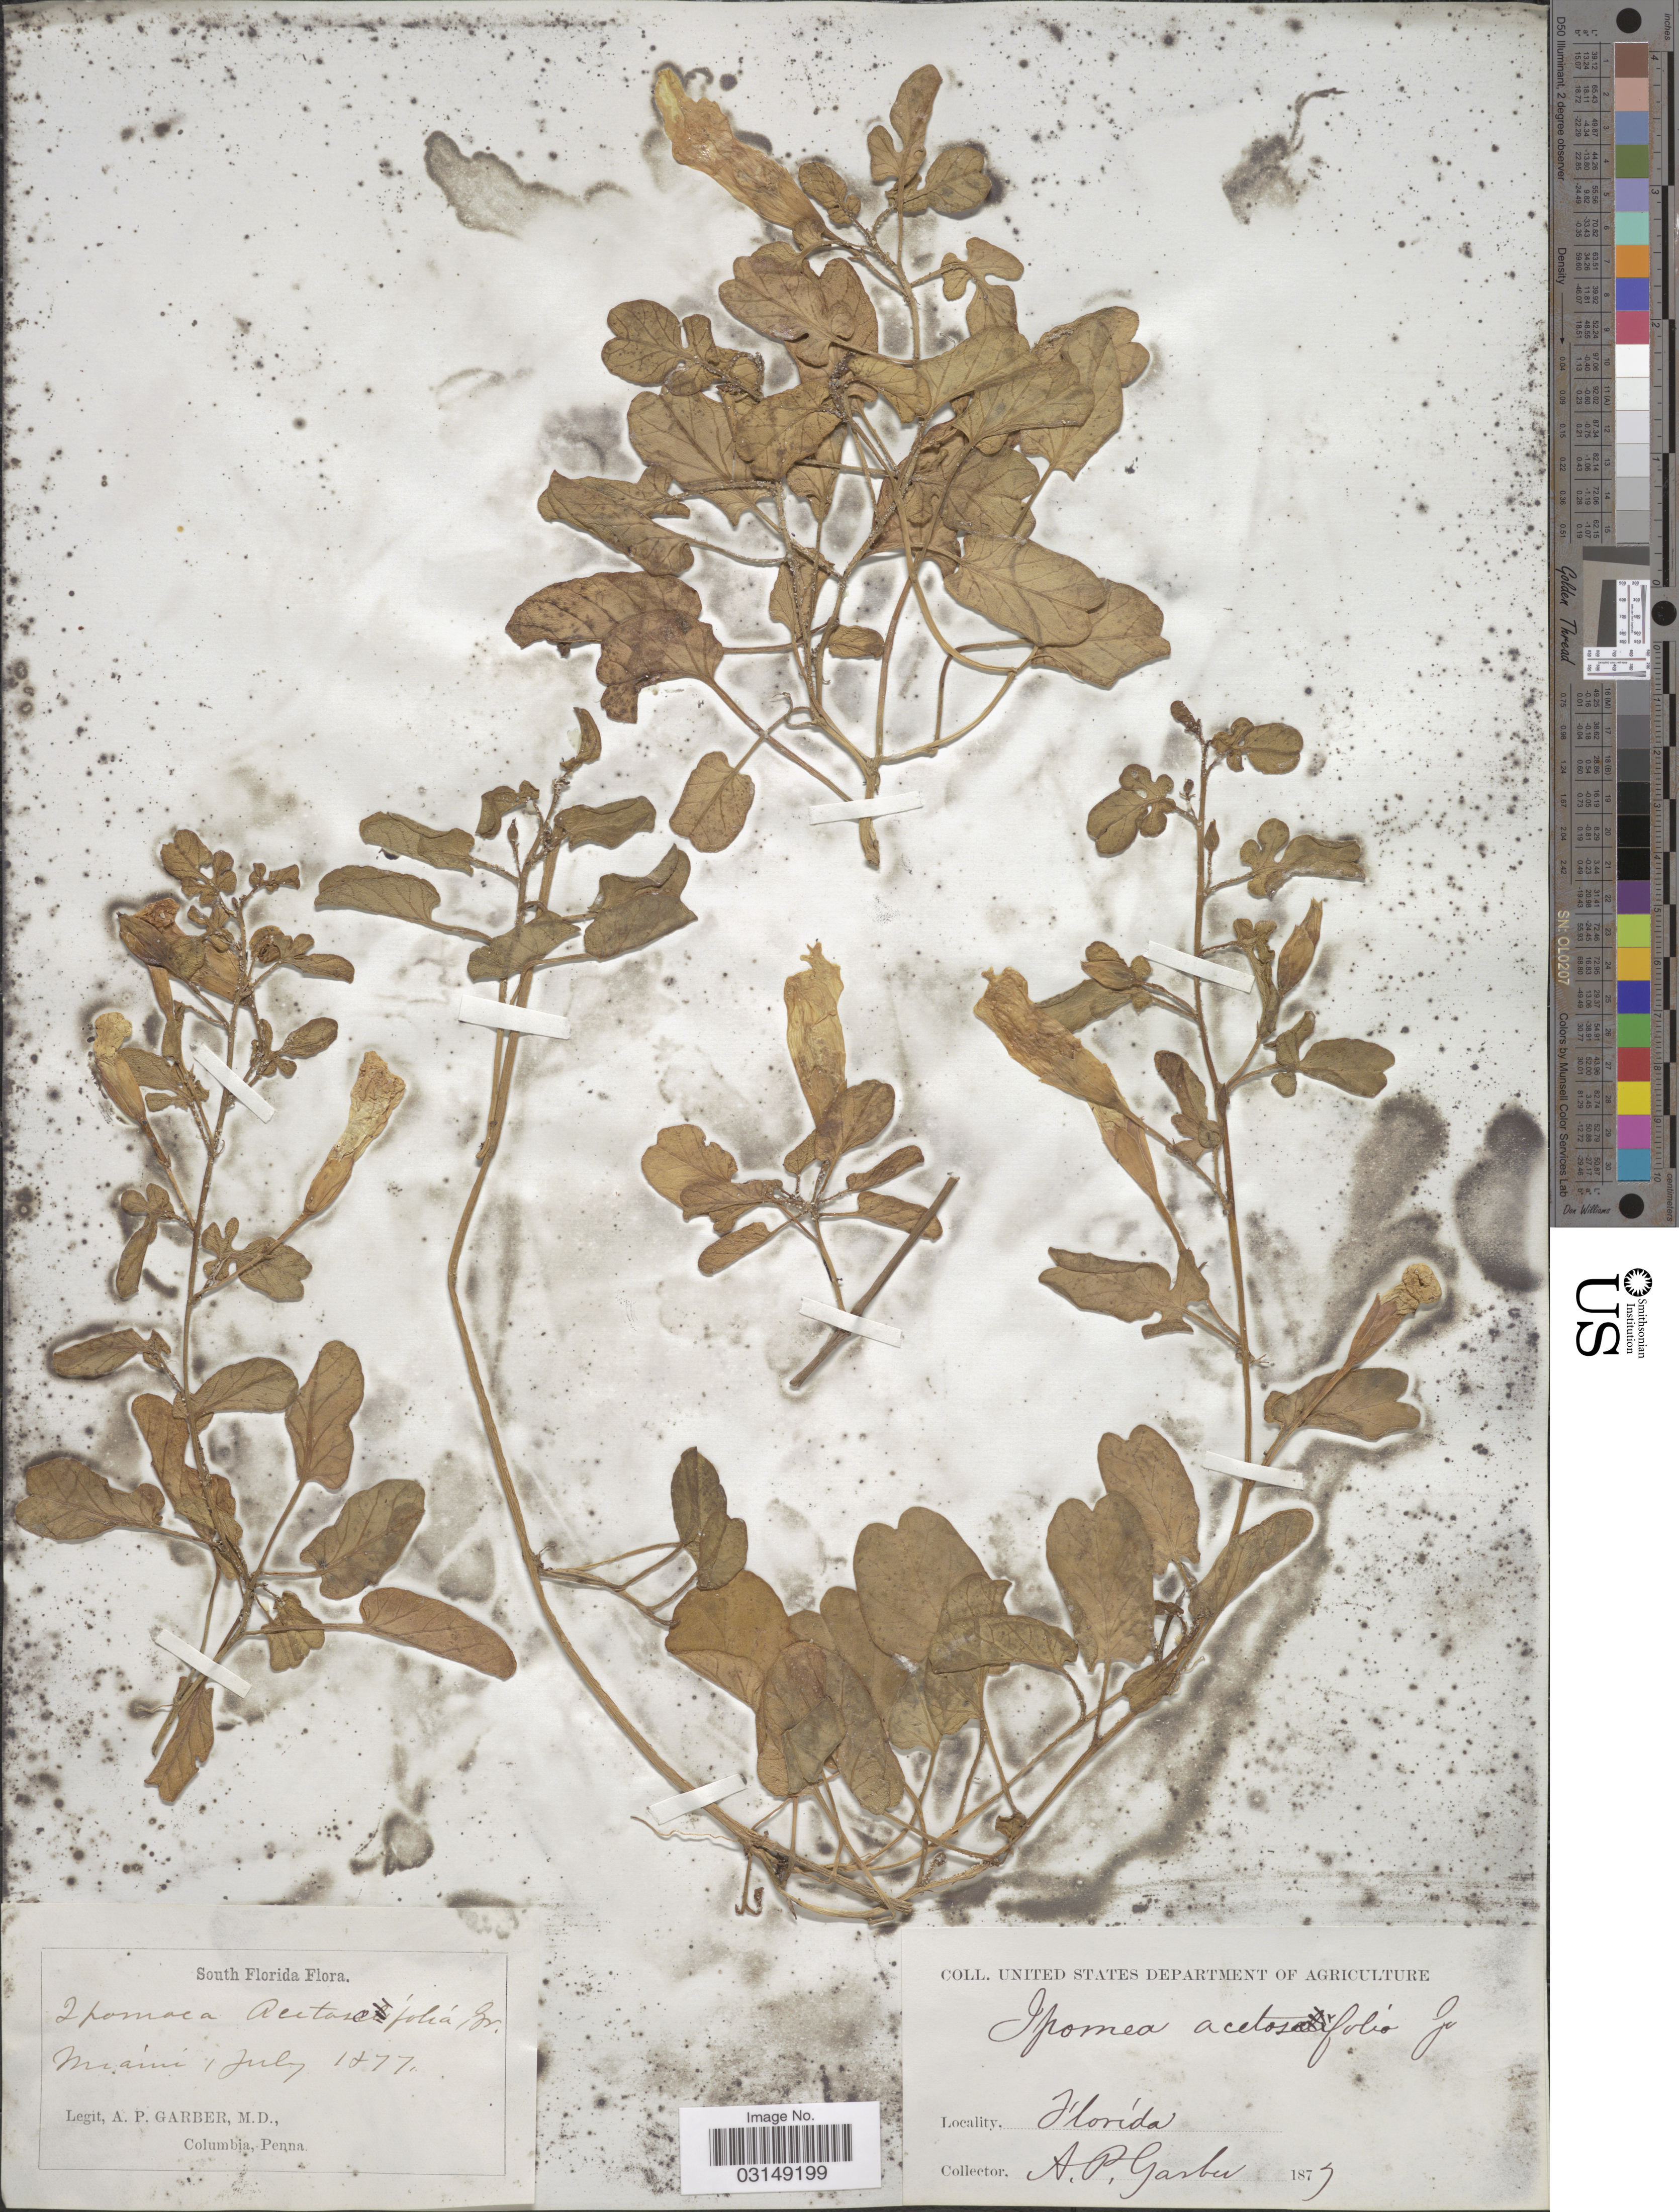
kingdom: Plantae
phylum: Tracheophyta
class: Magnoliopsida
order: Solanales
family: Convolvulaceae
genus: Ipomoea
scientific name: Ipomoea stolonifera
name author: (Cirillo) J.F. Gmel.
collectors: A. P. Garber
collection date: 1877-07-01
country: United States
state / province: Florida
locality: South Florida. Miami.